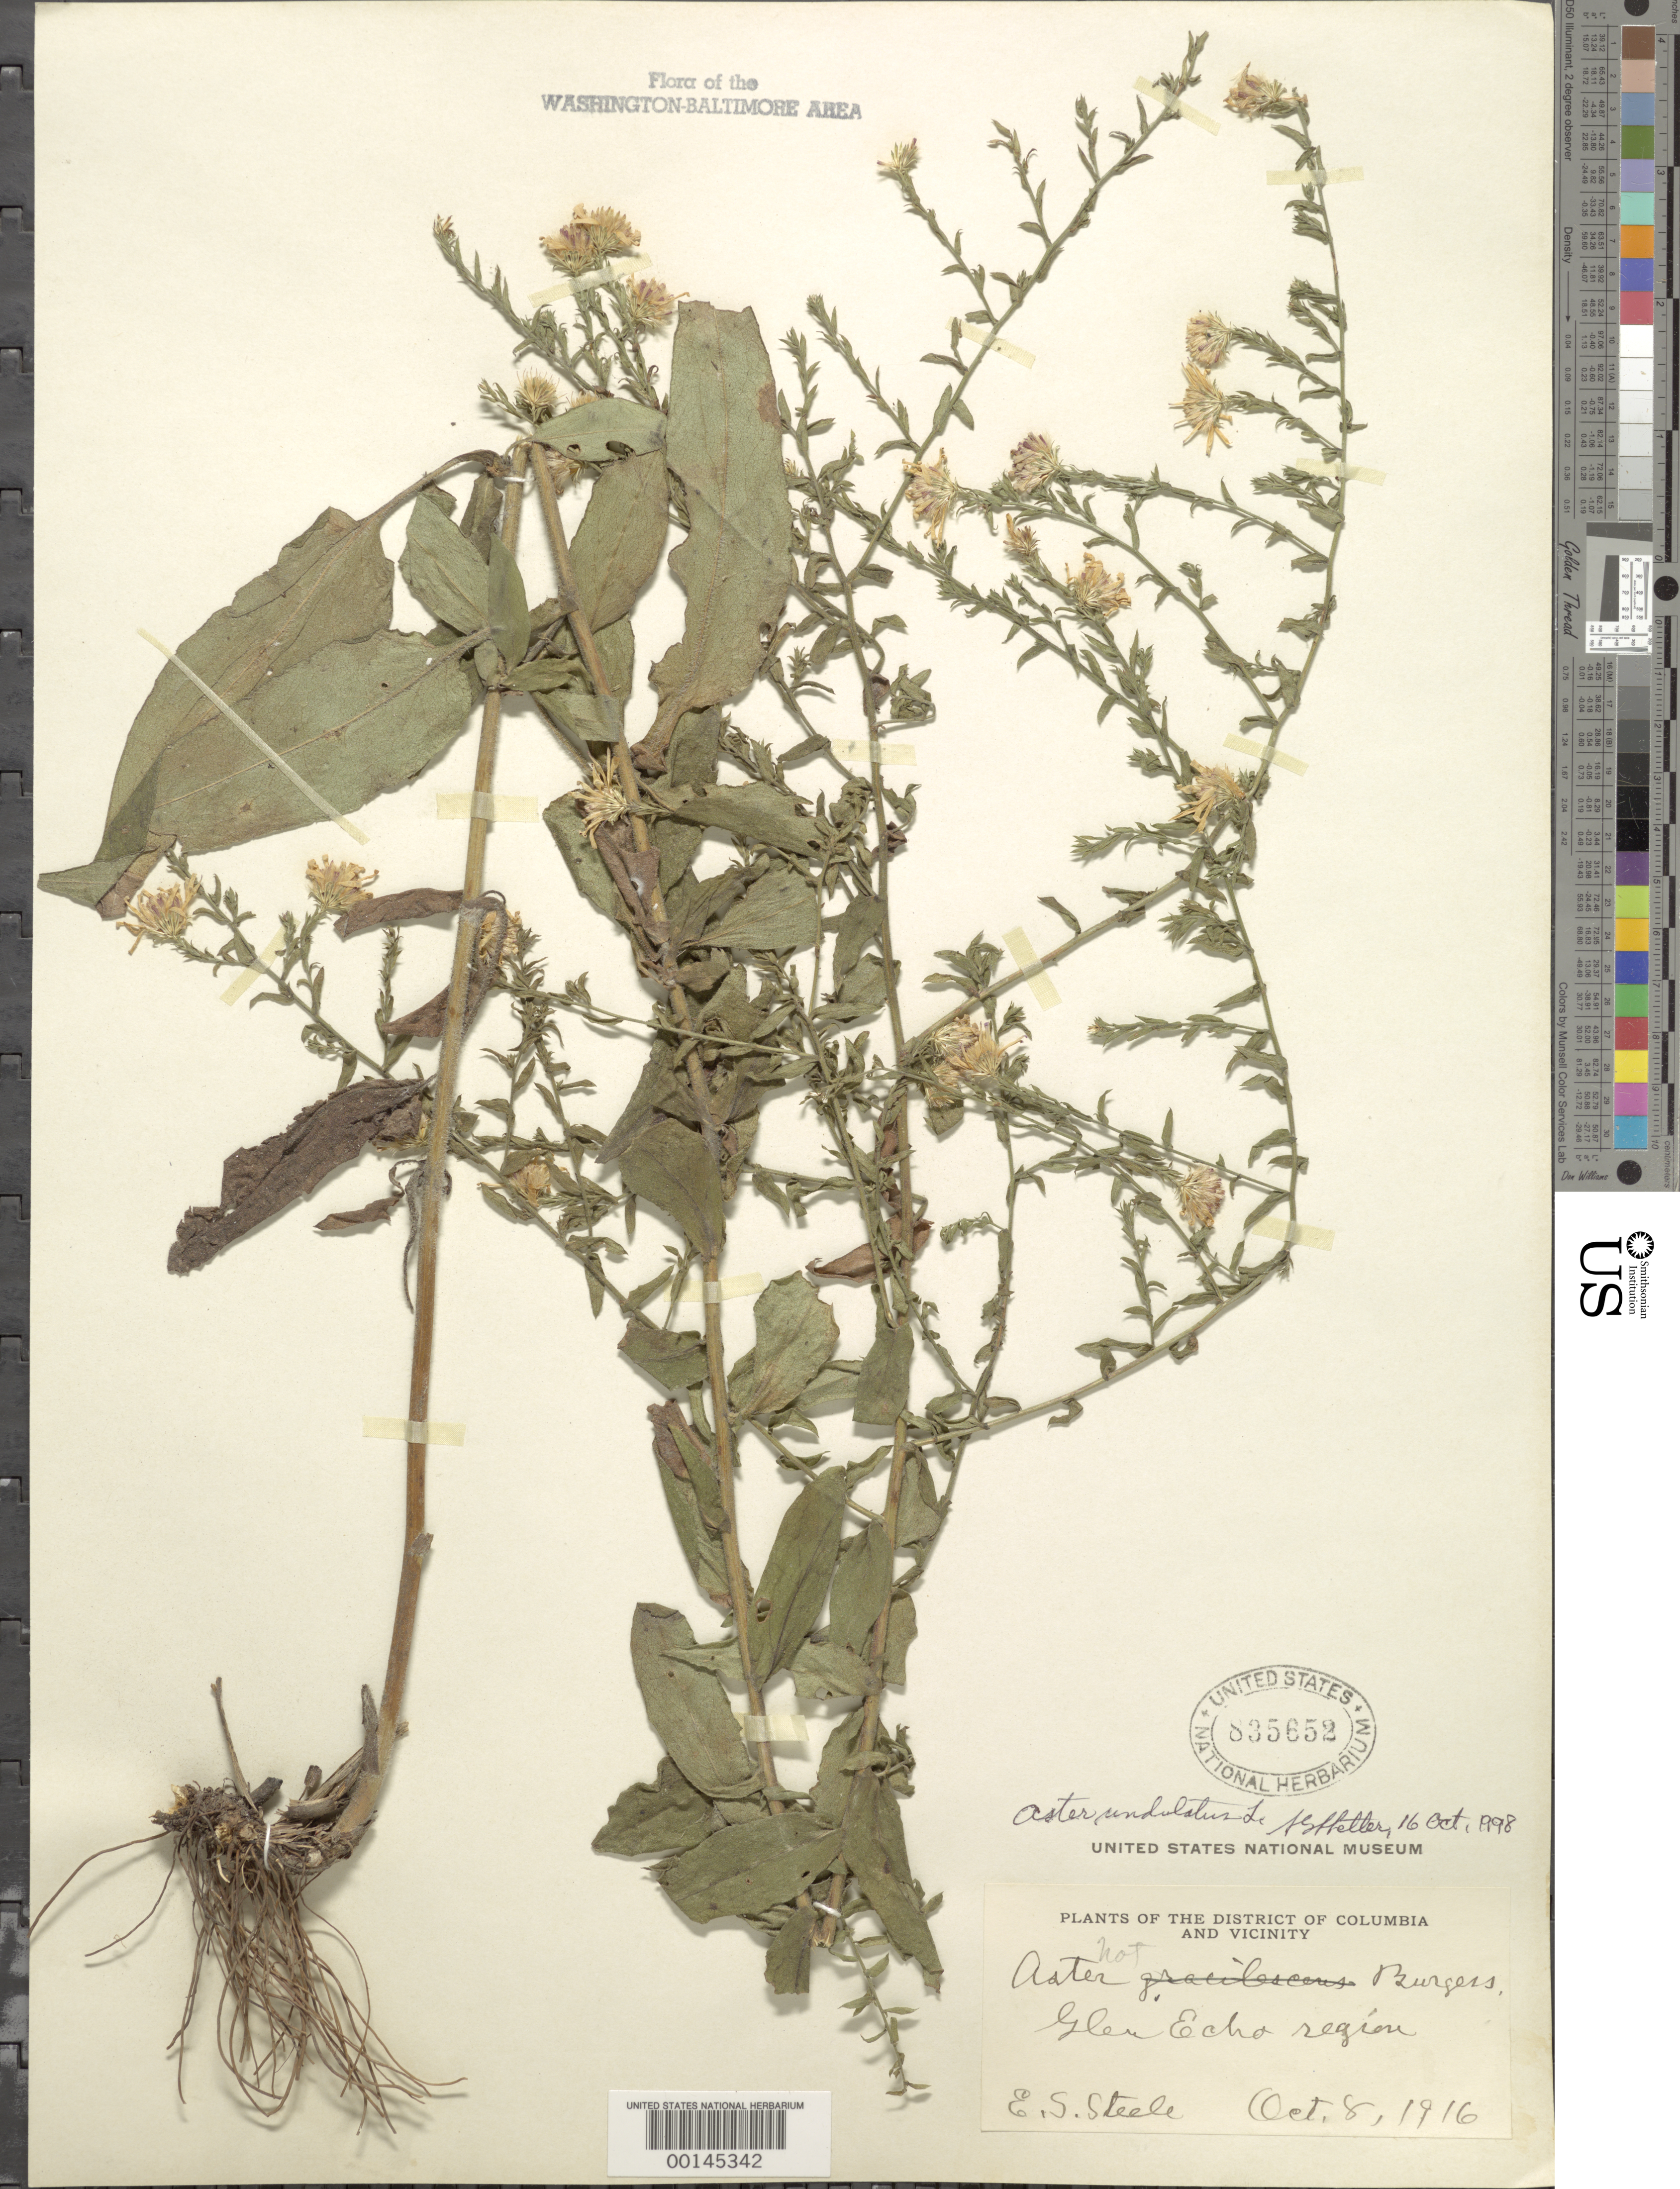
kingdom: Plantae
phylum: Tracheophyta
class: Magnoliopsida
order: Asterales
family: Asteraceae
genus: Symphyotrichum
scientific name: Symphyotrichum undulatum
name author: (L.) G.L. Nesom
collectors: E. Steele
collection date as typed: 08 Oct 1916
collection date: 1916-10-08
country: United States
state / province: Maryland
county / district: Montgomery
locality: Glen Echo Region C. & O. Canal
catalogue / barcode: US 835652